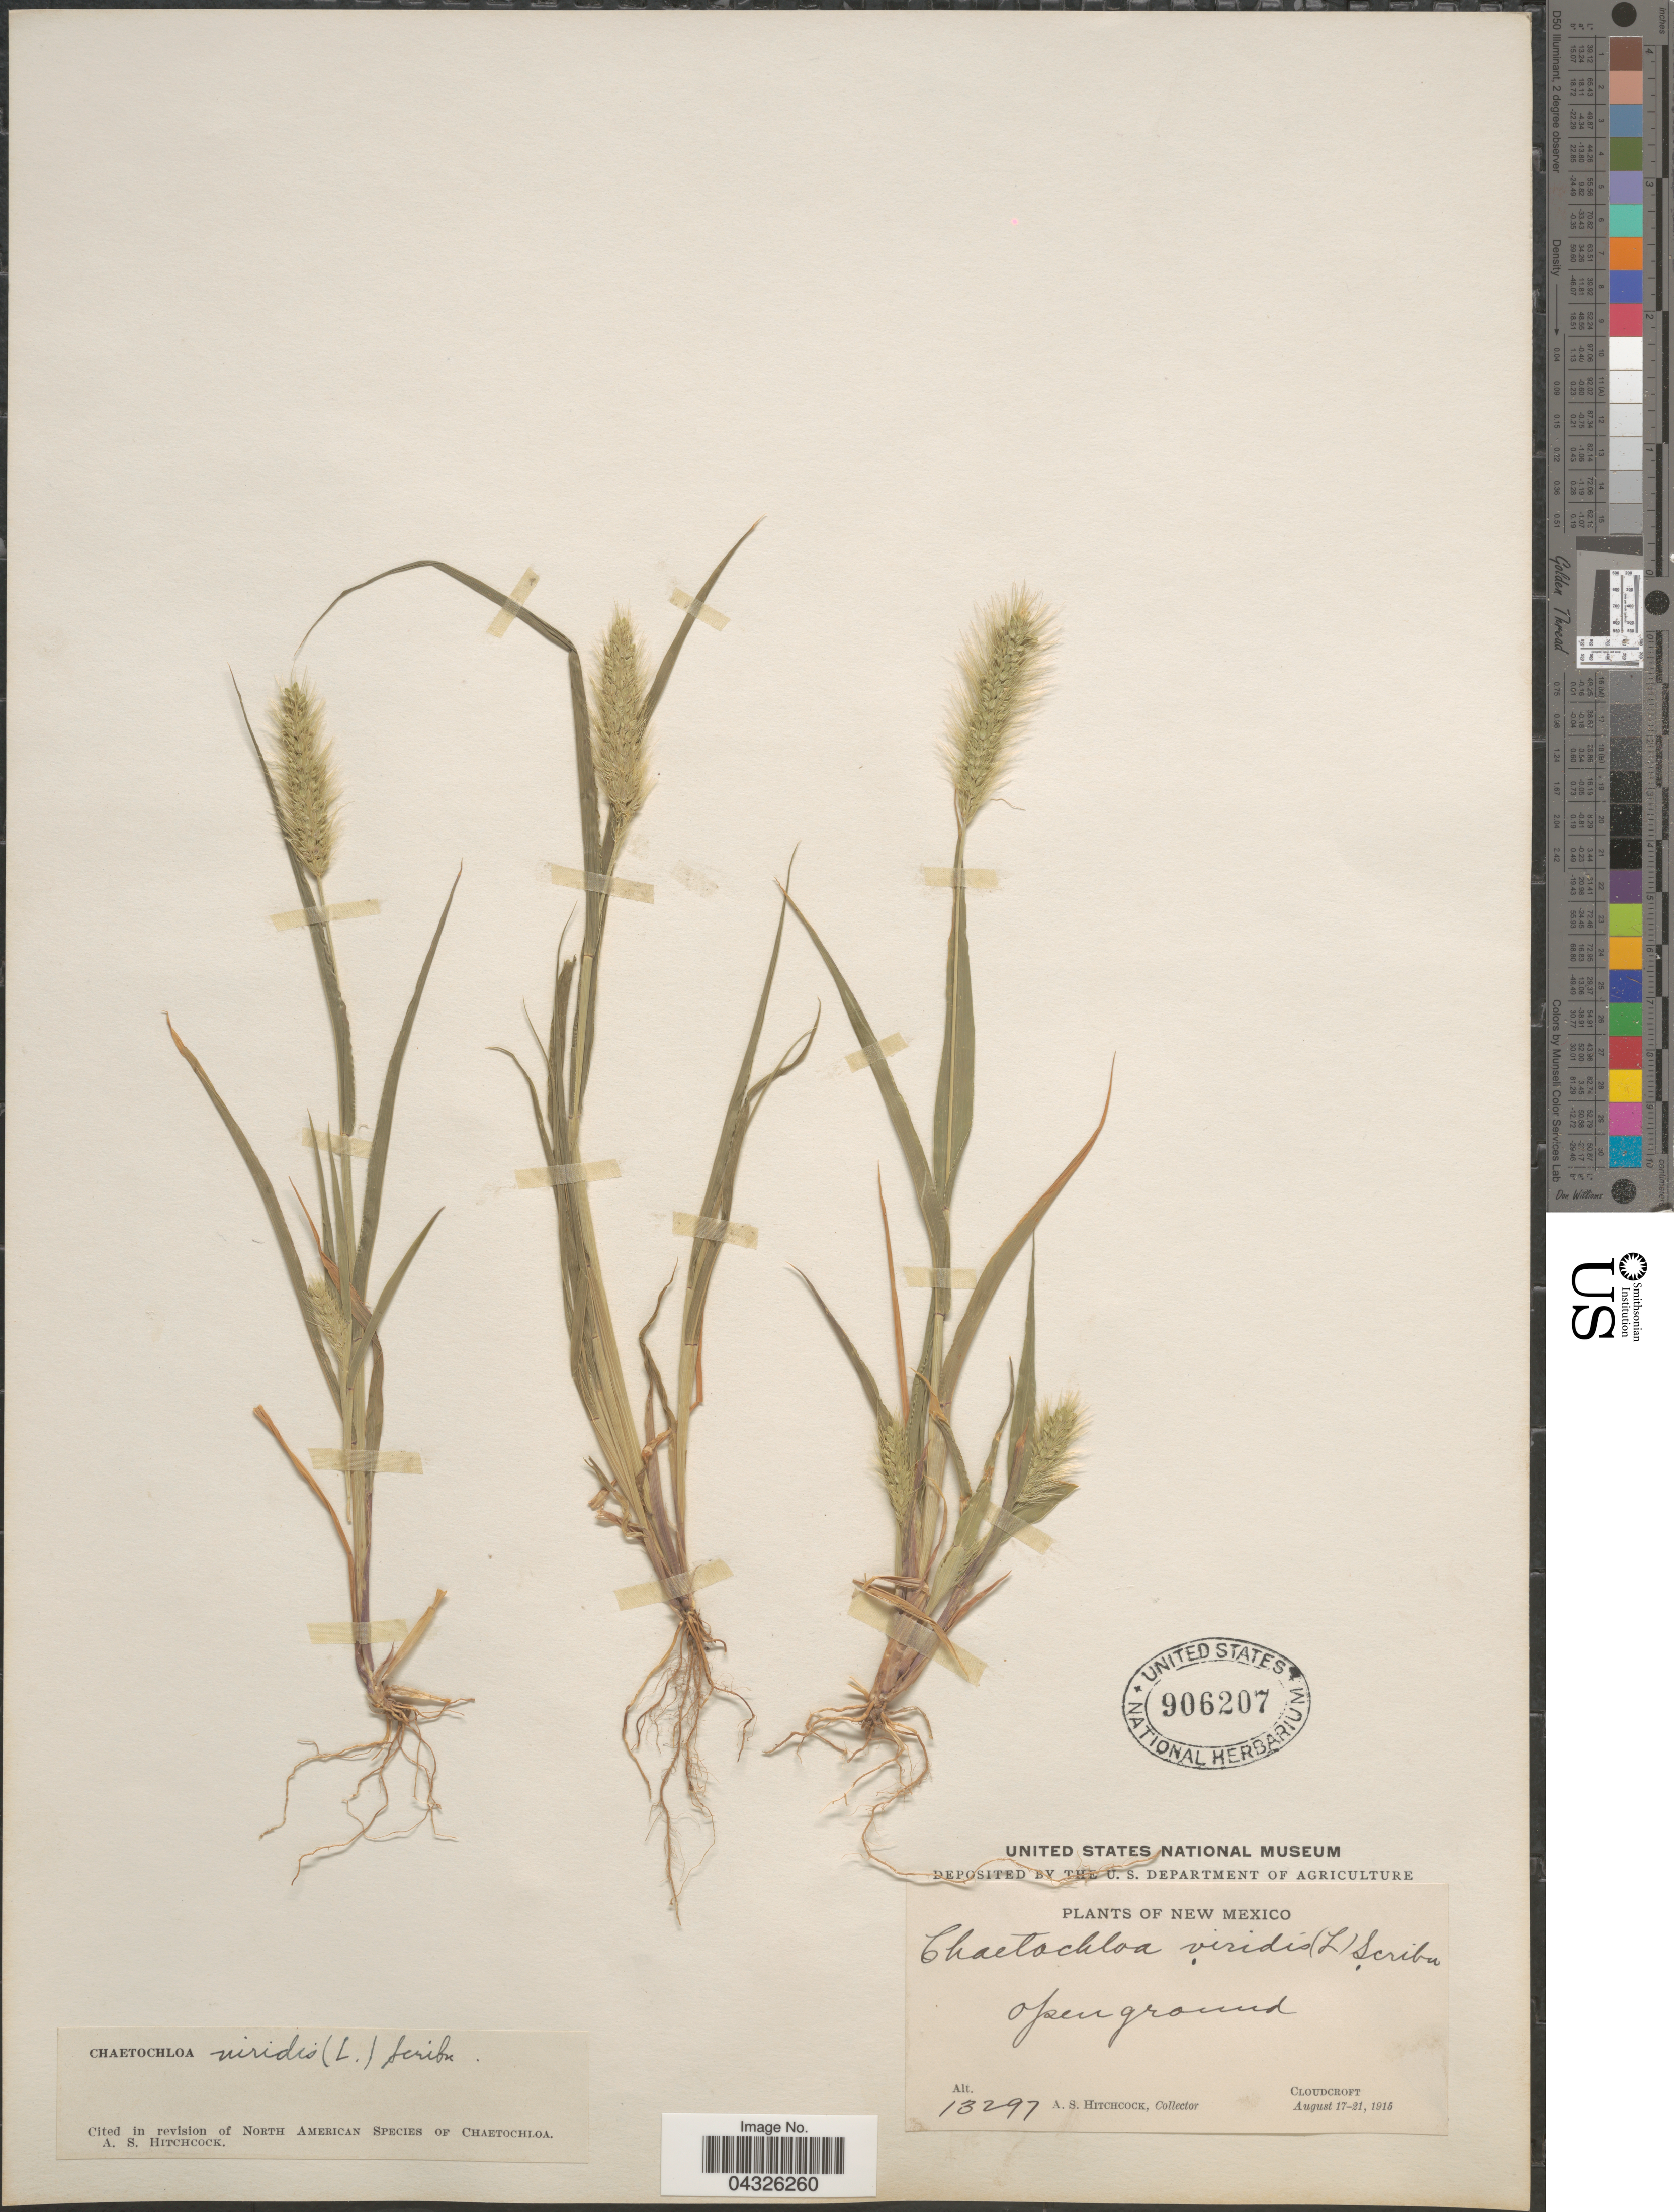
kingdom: Plantae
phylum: Tracheophyta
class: Liliopsida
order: Poales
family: Poaceae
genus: Setaria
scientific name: Setaria viridis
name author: (L.) P. Beauv.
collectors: A. S. Hitchcock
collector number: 13297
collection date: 1915-08-17/1915-08-21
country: United States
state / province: New Mexico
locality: Cloudcroft.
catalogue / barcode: US 906207